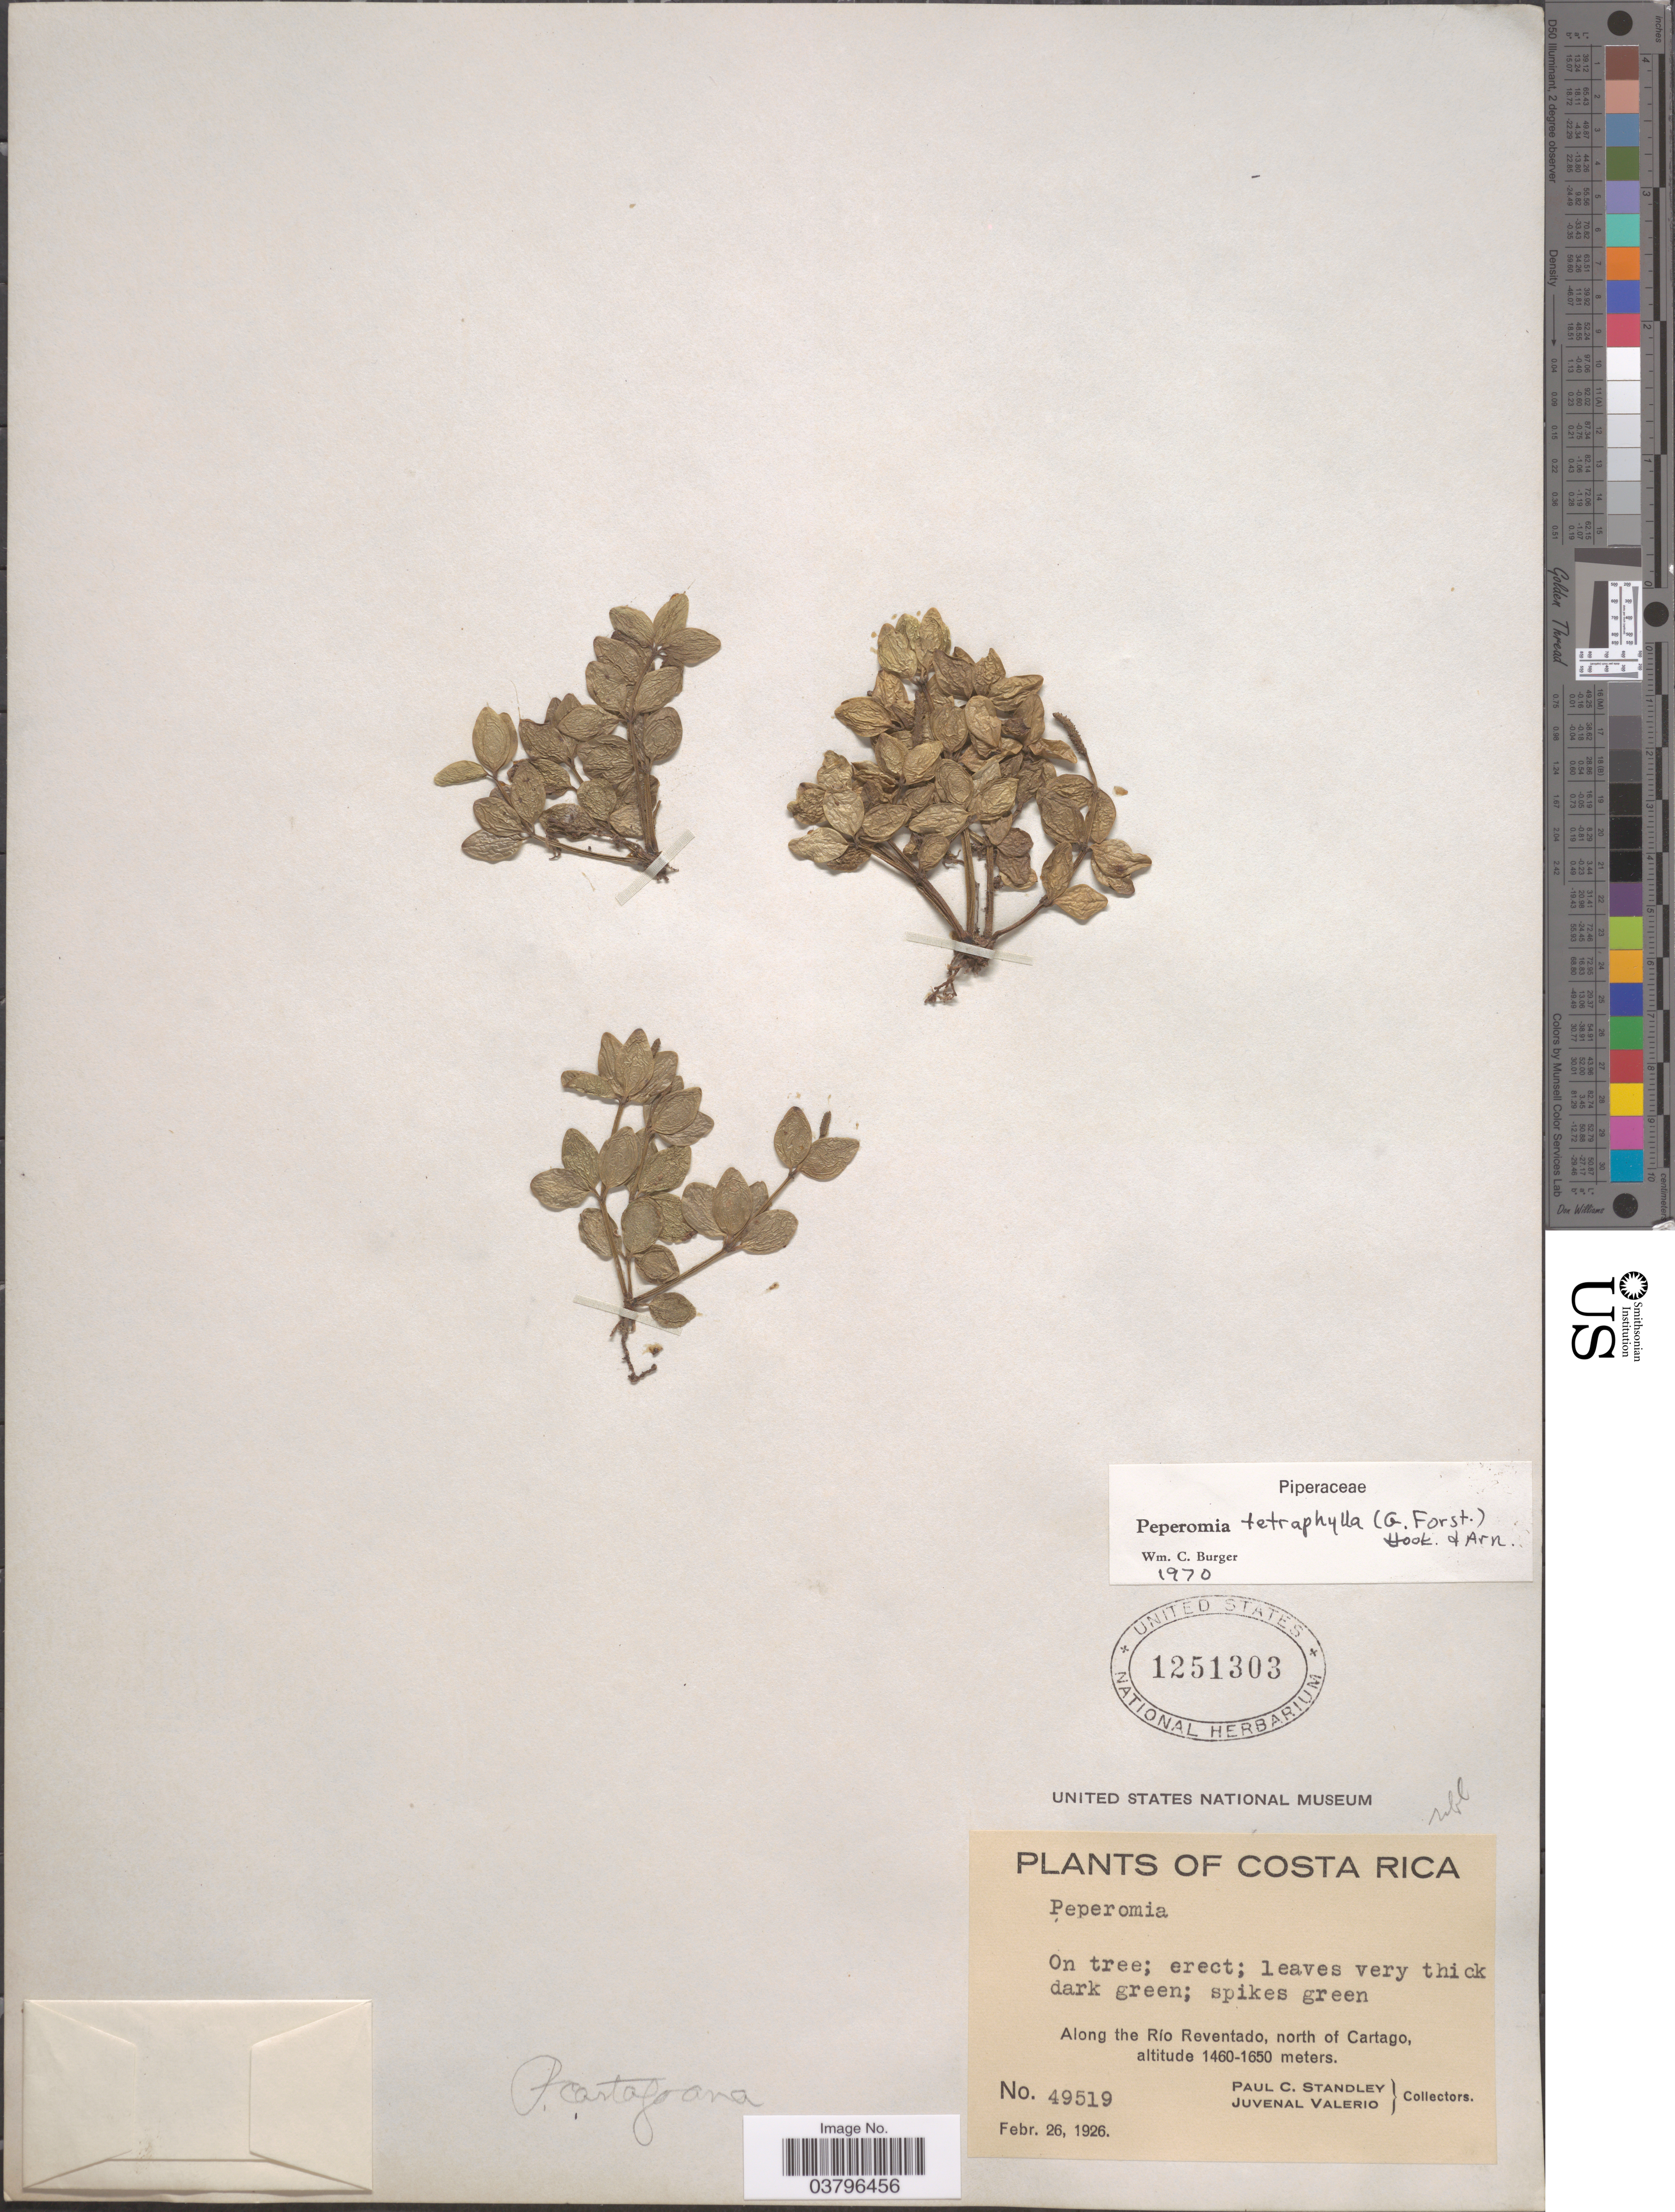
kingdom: Plantae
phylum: Tracheophyta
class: Magnoliopsida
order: Piperales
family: Piperaceae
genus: Peperomia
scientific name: Peperomia tetraphylla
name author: (G. Forst.) Hook. & Arn.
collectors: P. C. Standley & J. Valerio R.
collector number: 49519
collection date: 1926-02-26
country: Costa Rica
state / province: Cartago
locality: Along the Río Reventado, north of Cartago.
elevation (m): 1460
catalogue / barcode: US 1251303